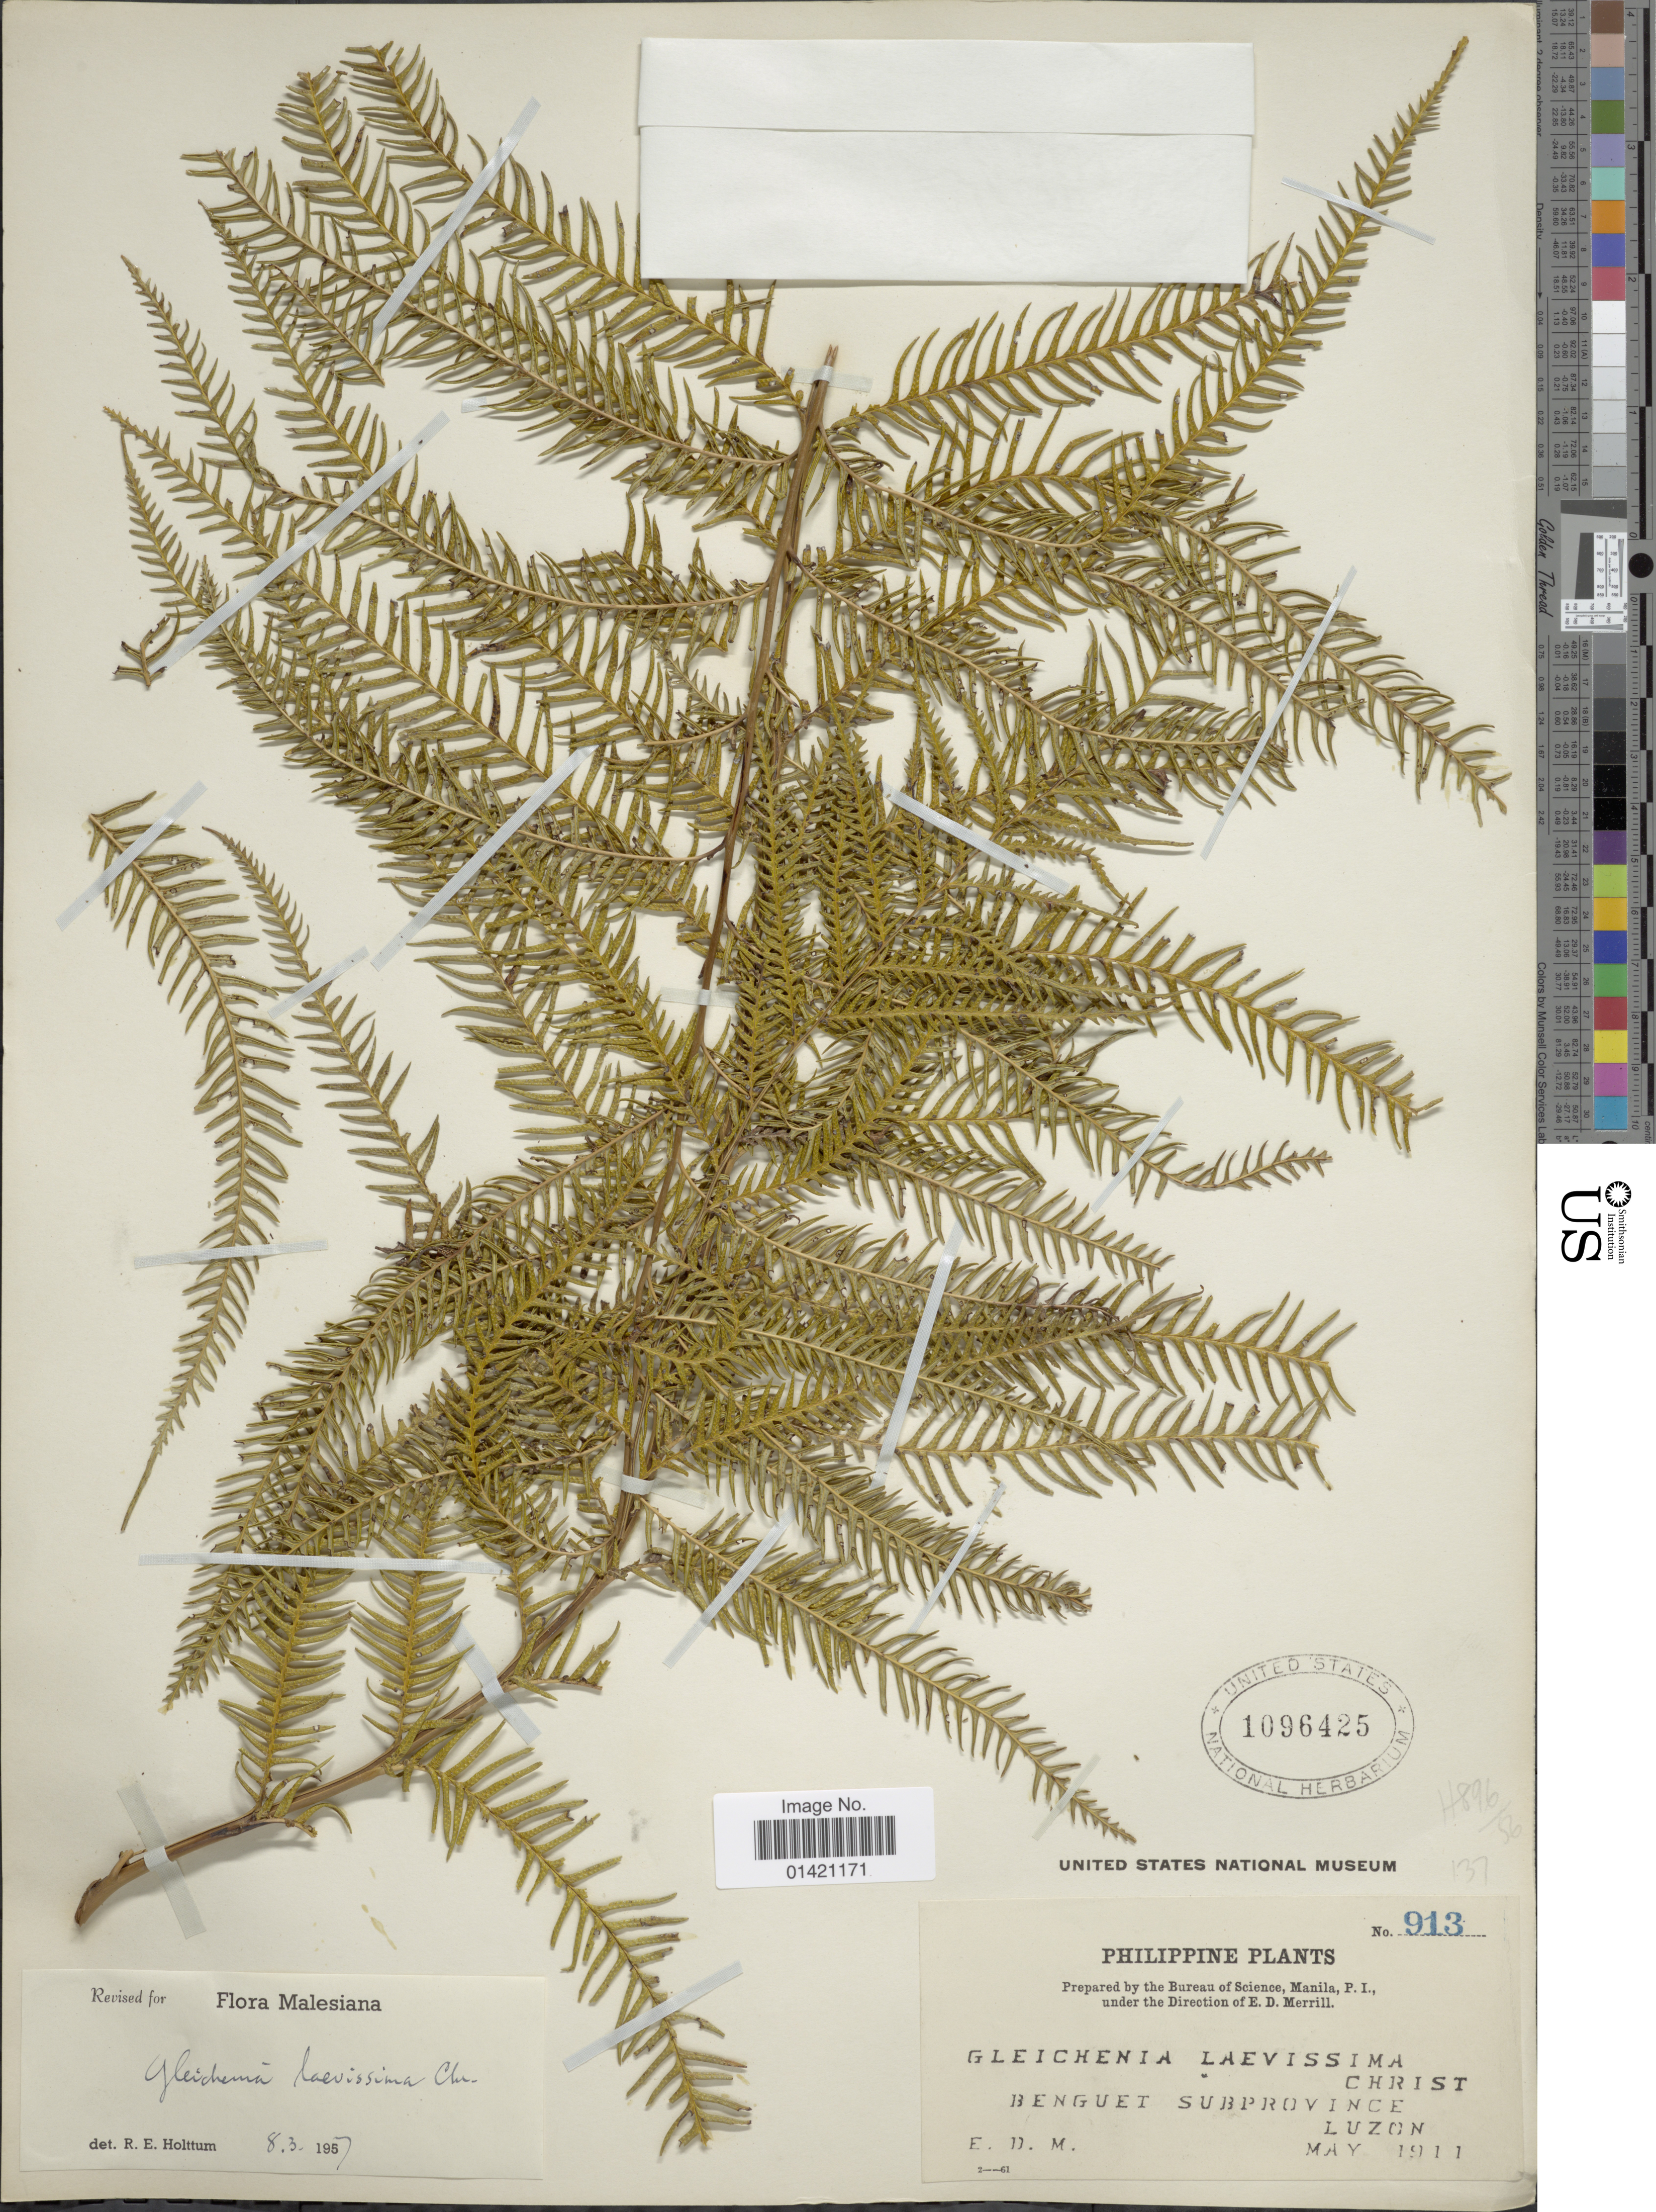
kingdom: Plantae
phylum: Tracheophyta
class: Polypodiopsida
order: Gleicheniales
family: Gleicheniaceae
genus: Diplopterygium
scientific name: Diplopterygium laevissimum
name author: (Christ) Nakai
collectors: E. D. Merrill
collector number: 913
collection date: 1911-05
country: Philippines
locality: Benguet Subprovince. Luzon.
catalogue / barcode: US 1096425